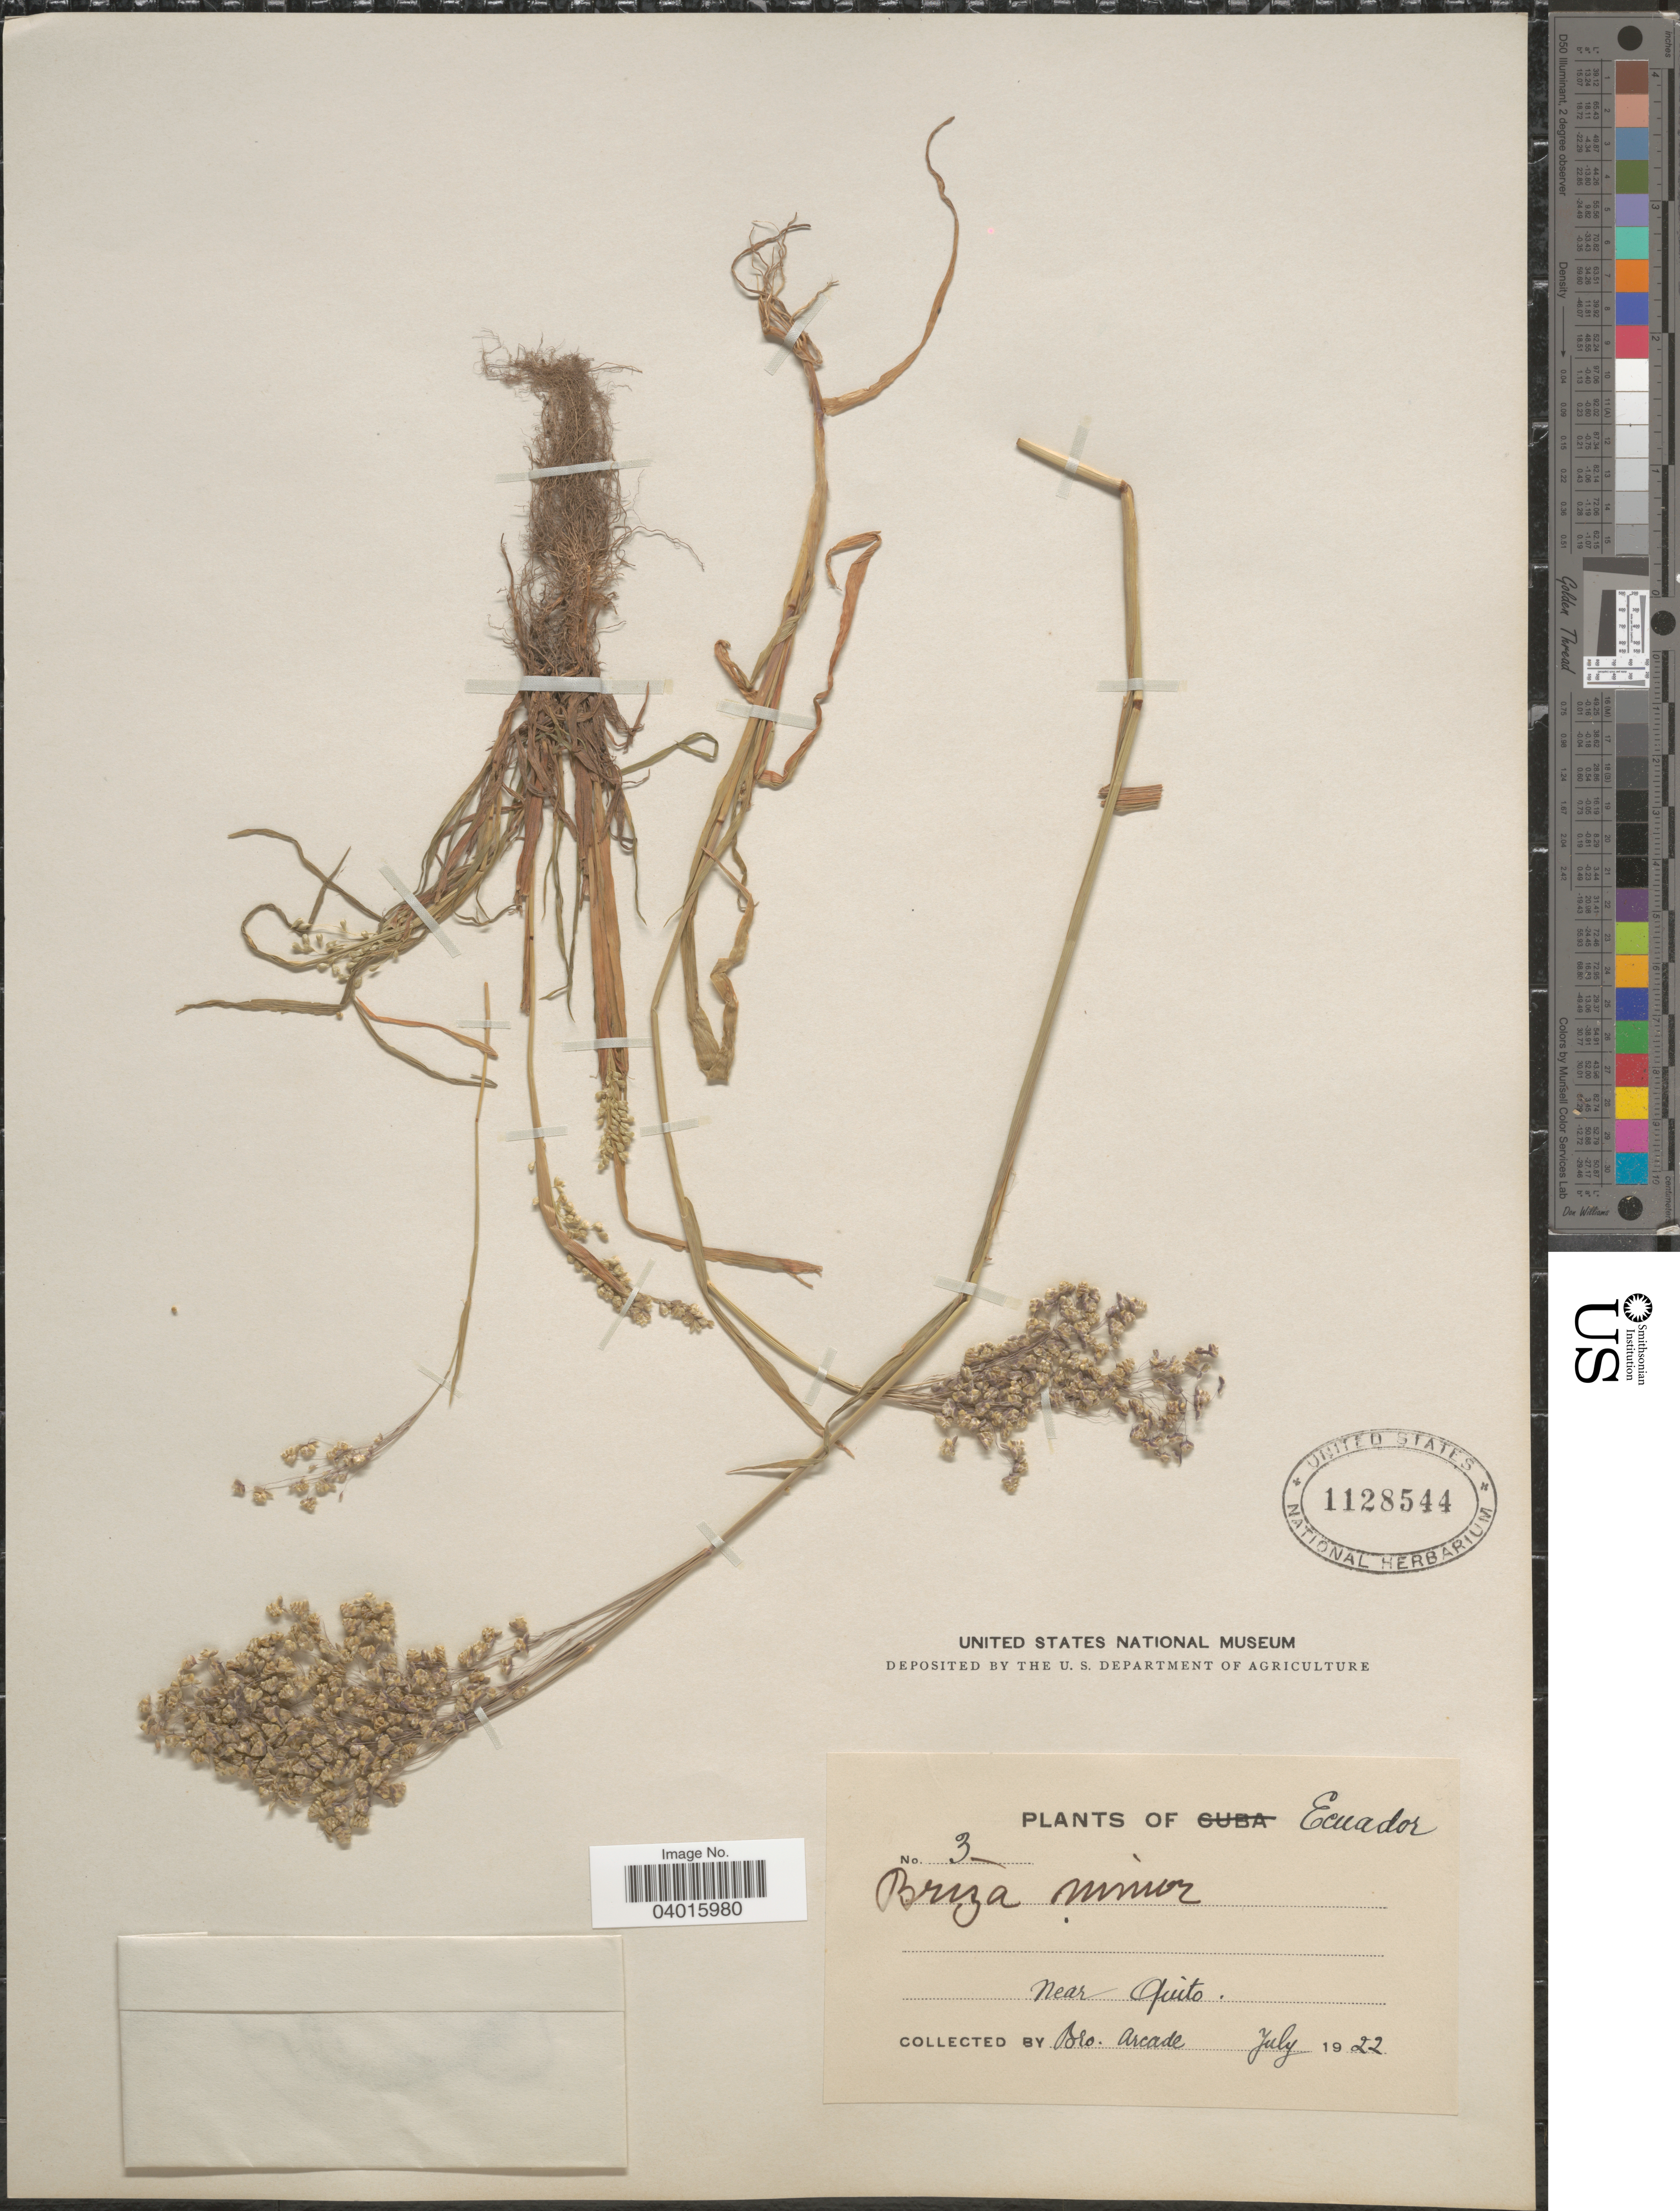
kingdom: Plantae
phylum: Tracheophyta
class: Liliopsida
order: Poales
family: Poaceae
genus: Briza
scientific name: Briza minor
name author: L.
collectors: Arcade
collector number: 3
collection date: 1922-07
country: Ecuador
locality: Near Quito.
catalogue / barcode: US 1128544